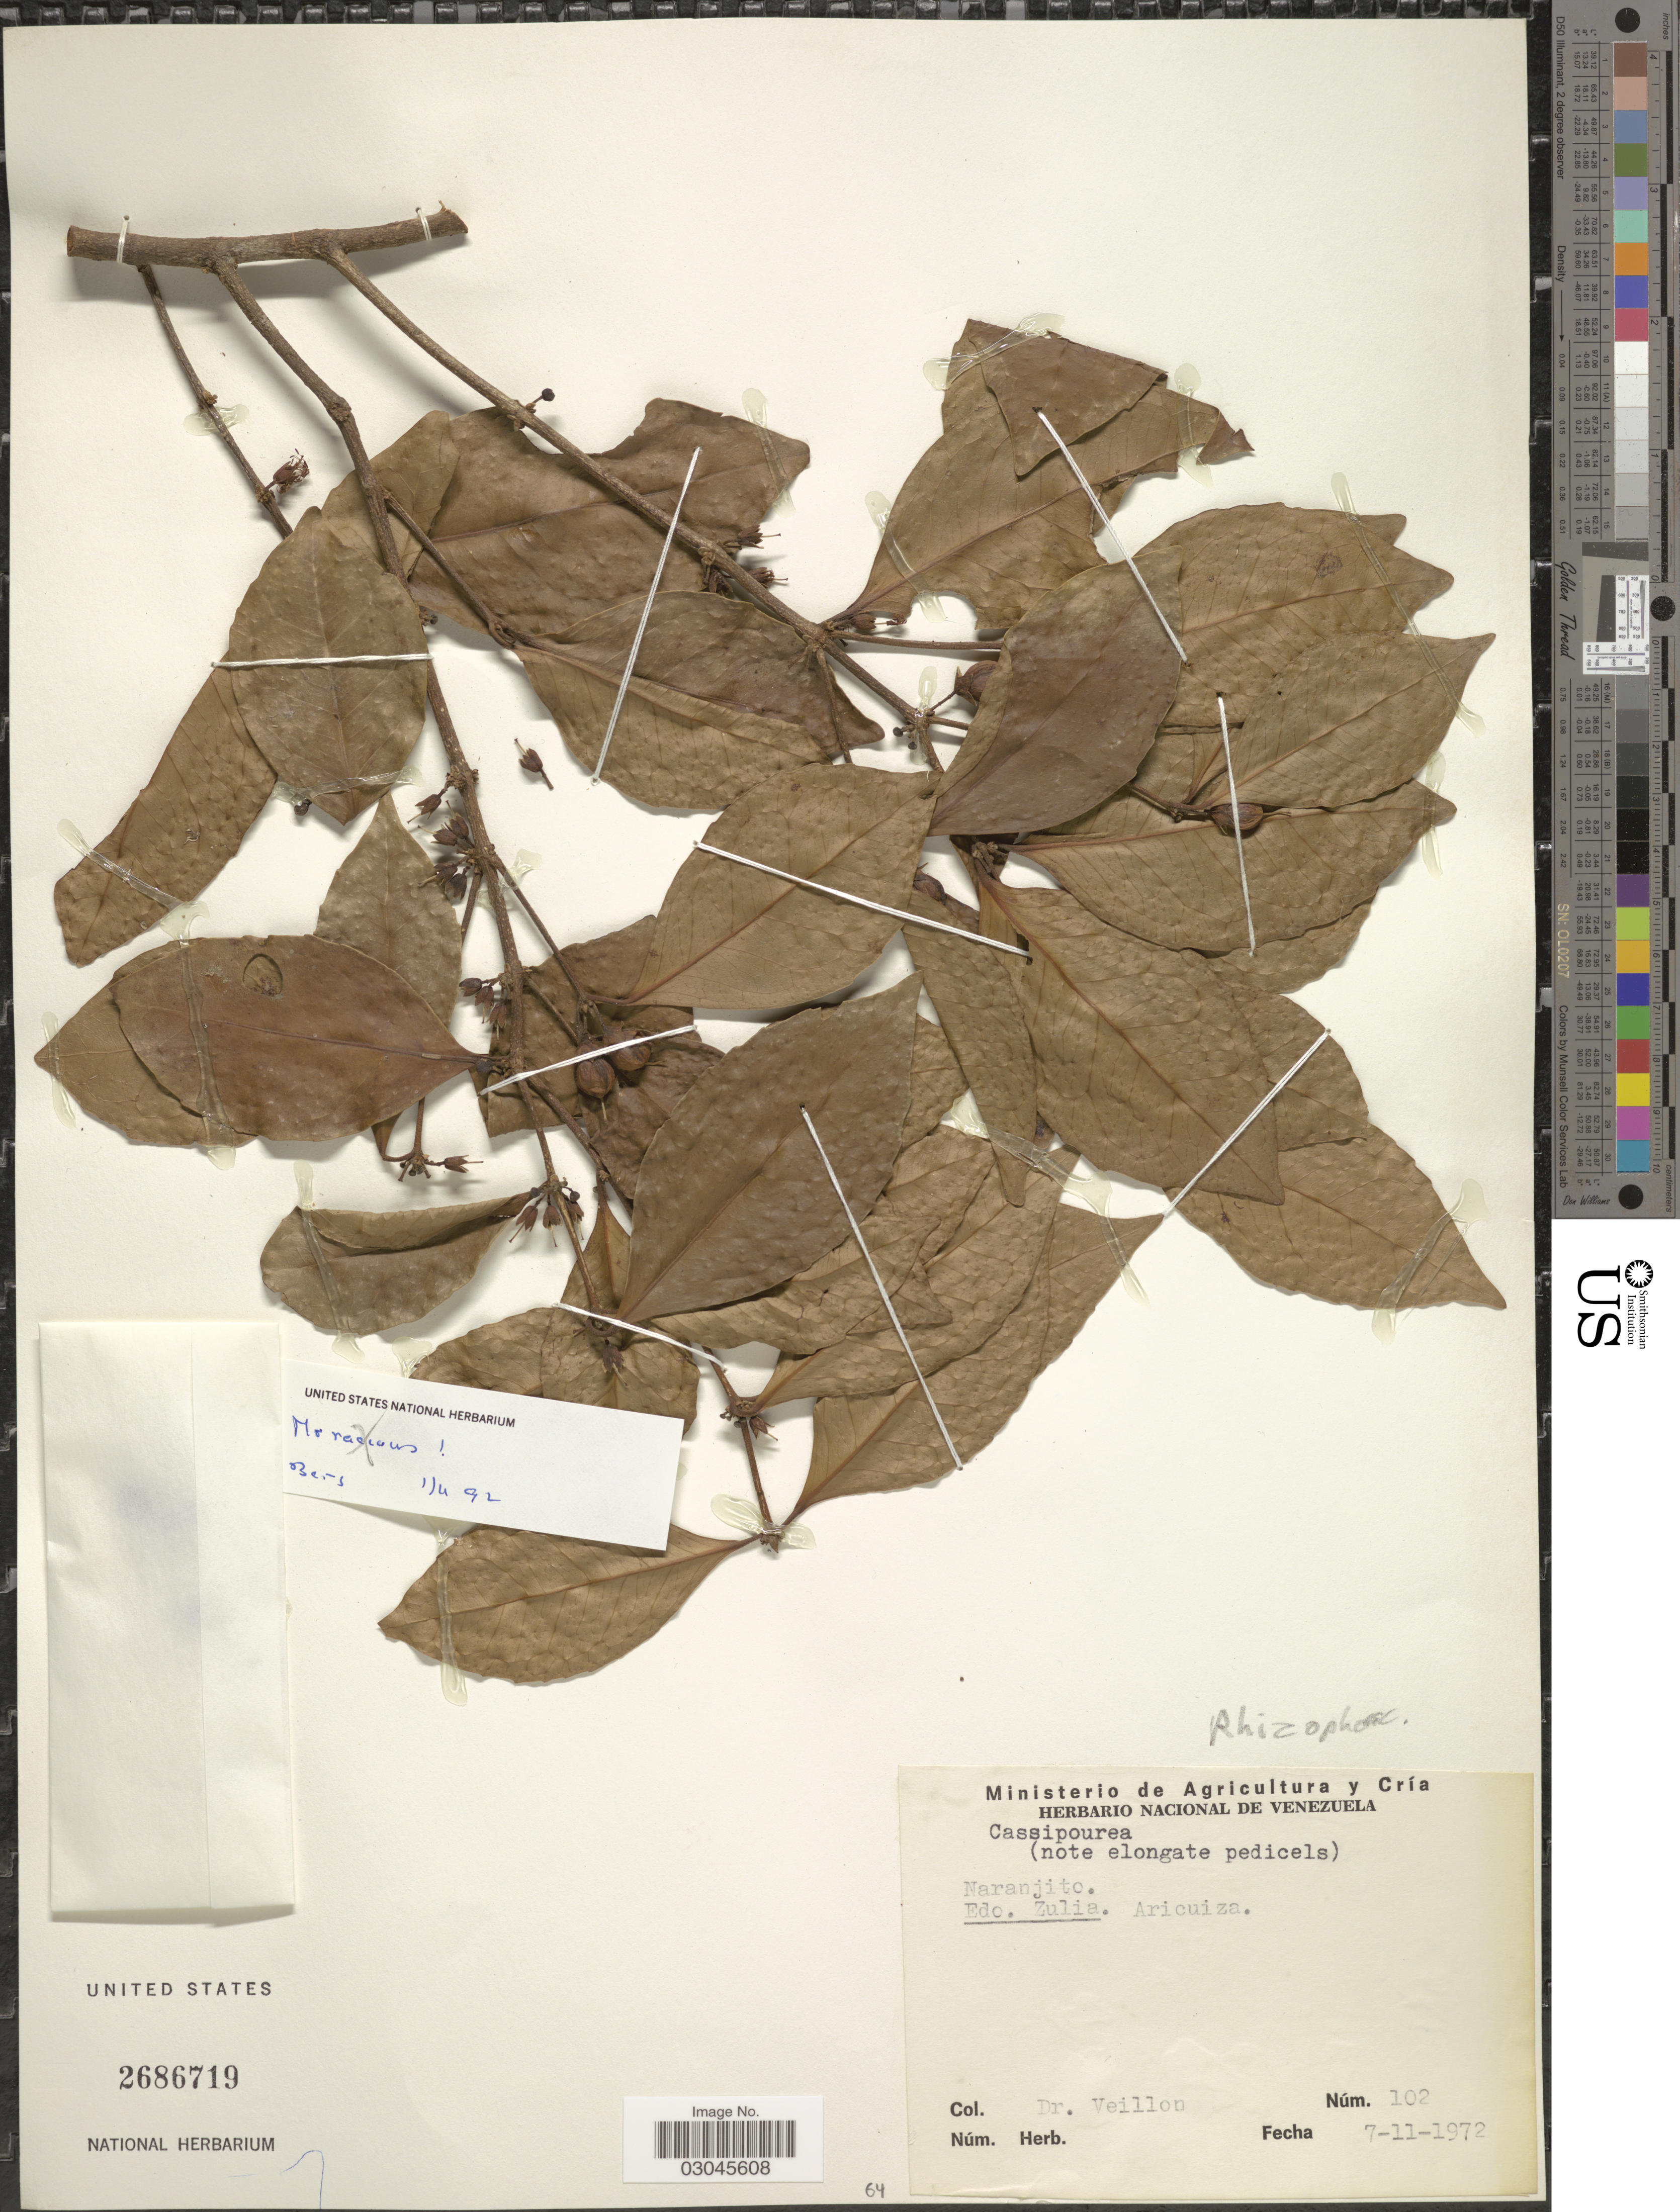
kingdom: Plantae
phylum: Tracheophyta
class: Magnoliopsida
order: Malpighiales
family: Rhizophoraceae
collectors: -. Veillon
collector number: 102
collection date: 1972-11-07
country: Venezuela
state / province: Zulia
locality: Aricuiza.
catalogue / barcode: US 2686719